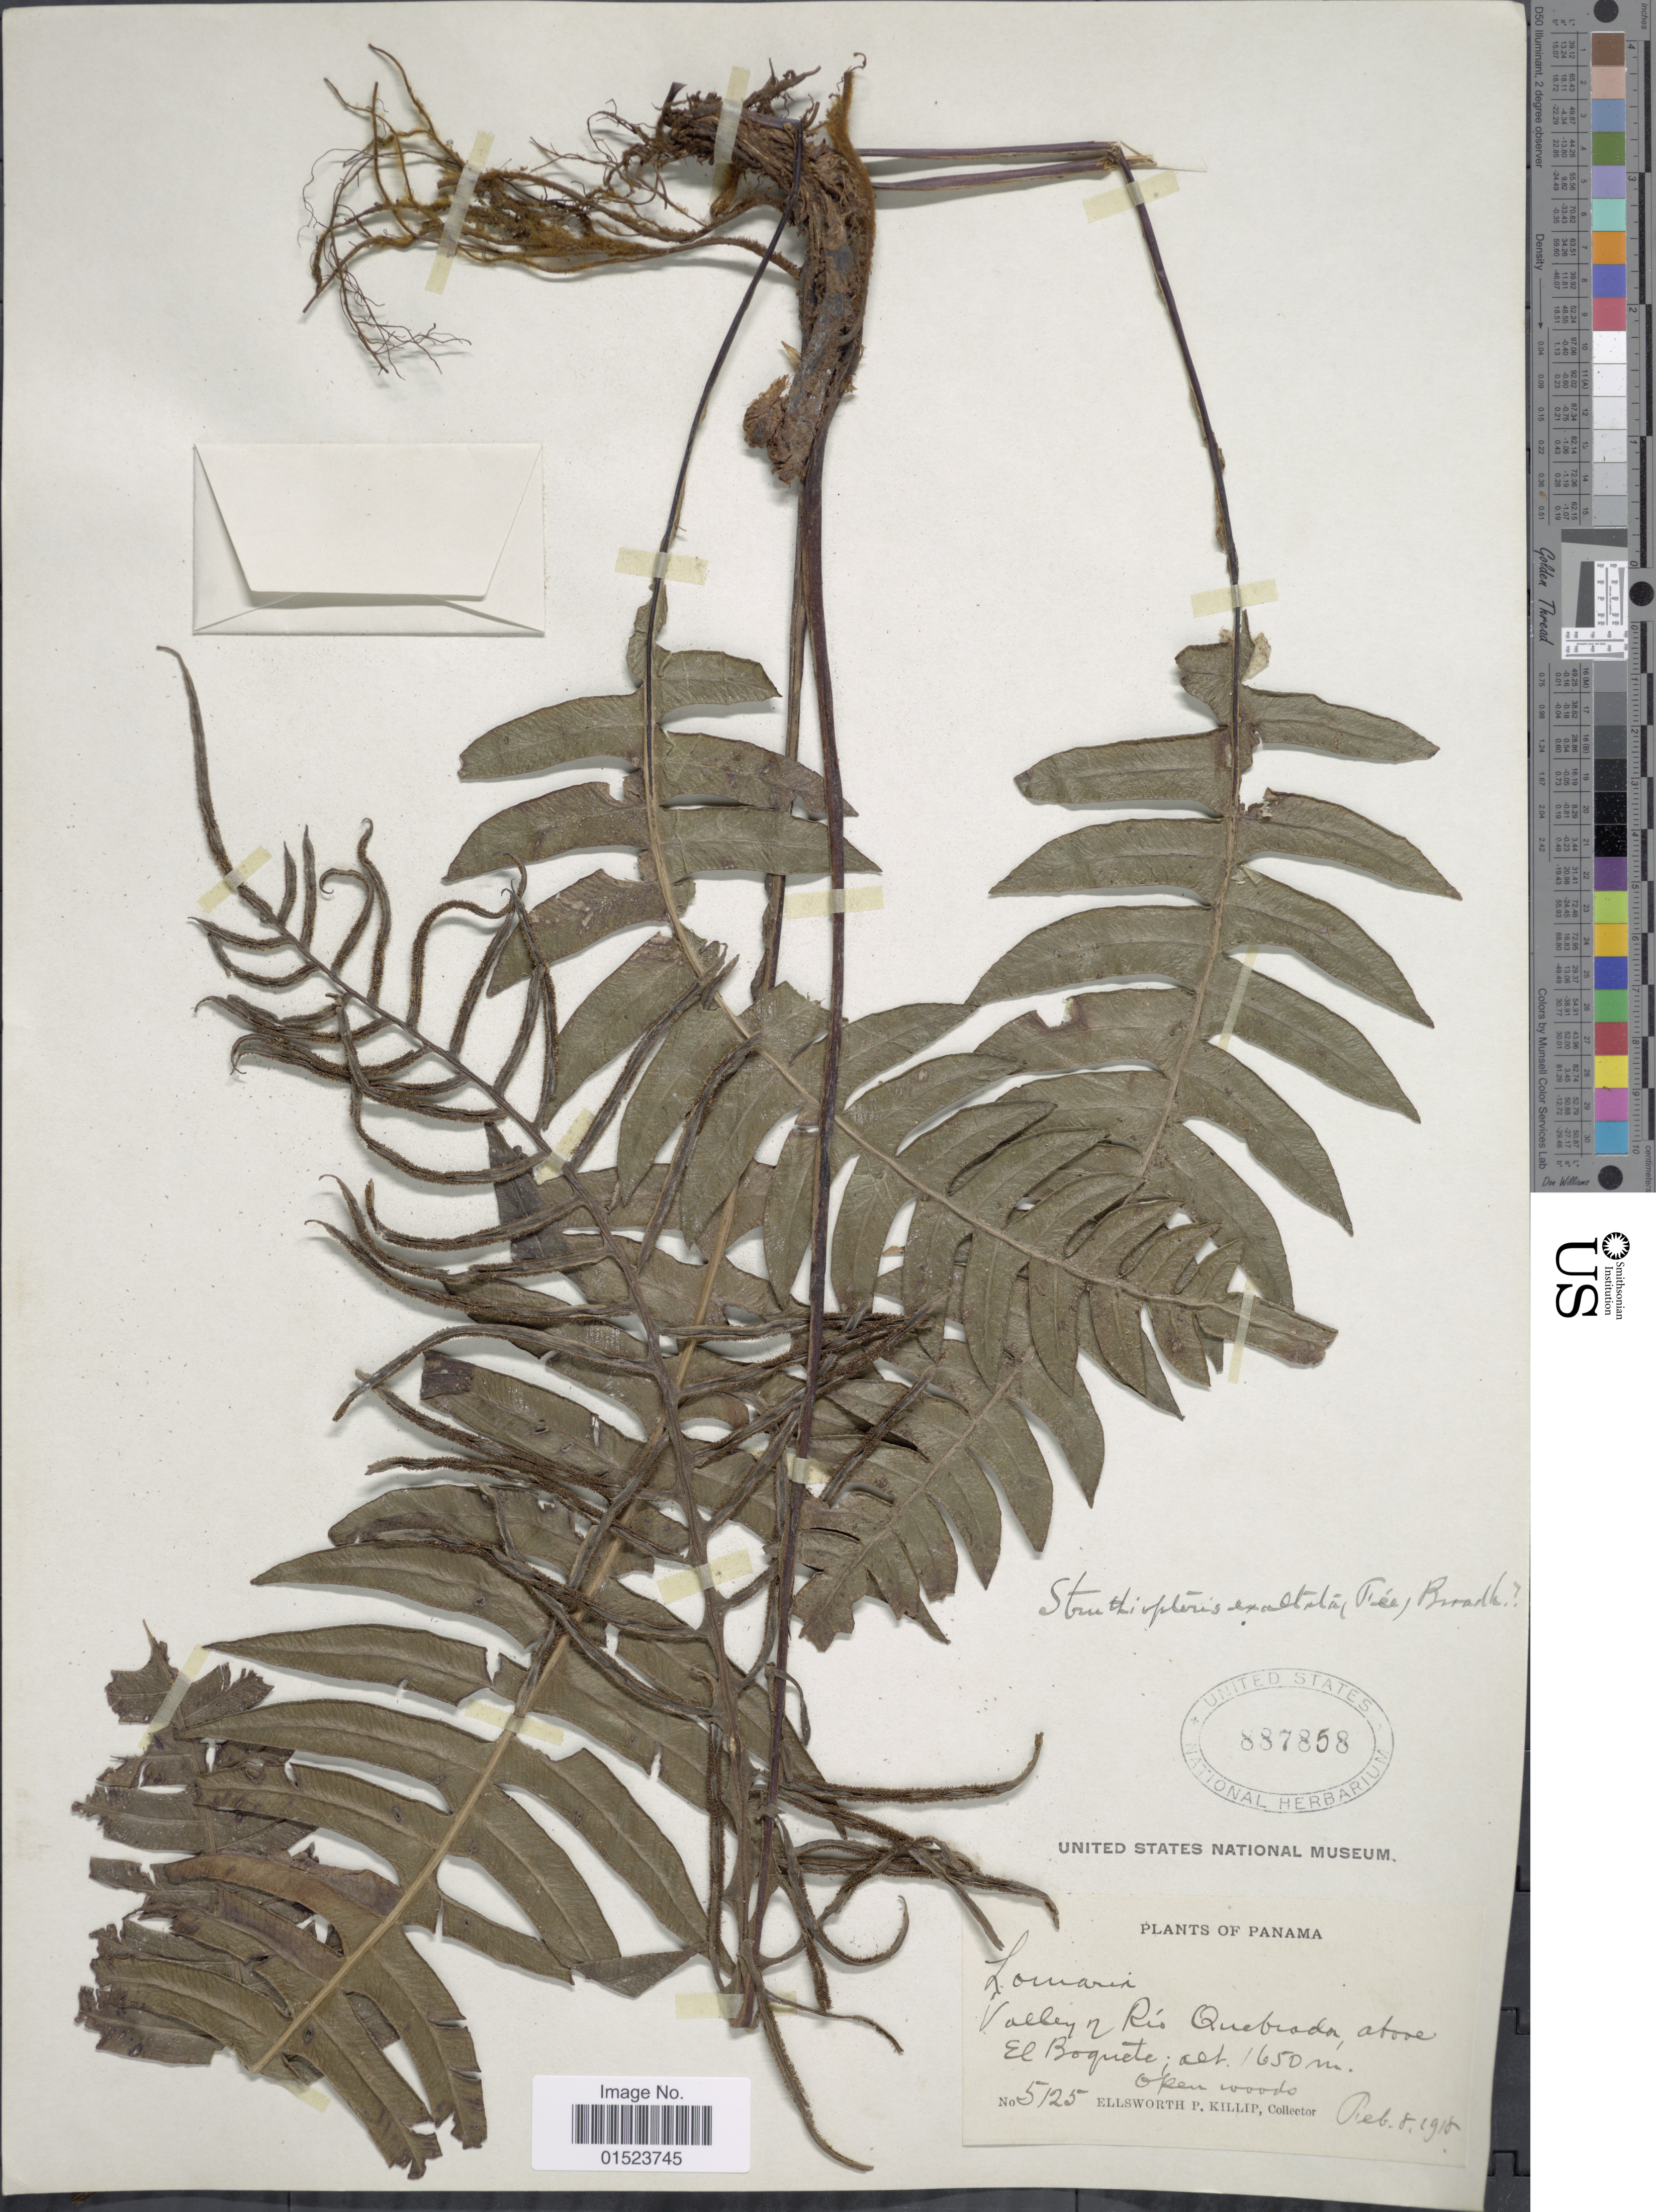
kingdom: Plantae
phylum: Tracheophyta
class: Polypodiopsida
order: Polypodiales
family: Blechnaceae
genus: Blechnum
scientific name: Blechnum divergens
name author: (Kunze) Mett.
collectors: E. P. Killip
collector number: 5125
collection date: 1918-02-08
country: Panama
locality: Valley of Río Quebrada, above El Boquete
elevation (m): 1650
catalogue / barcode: US 887858